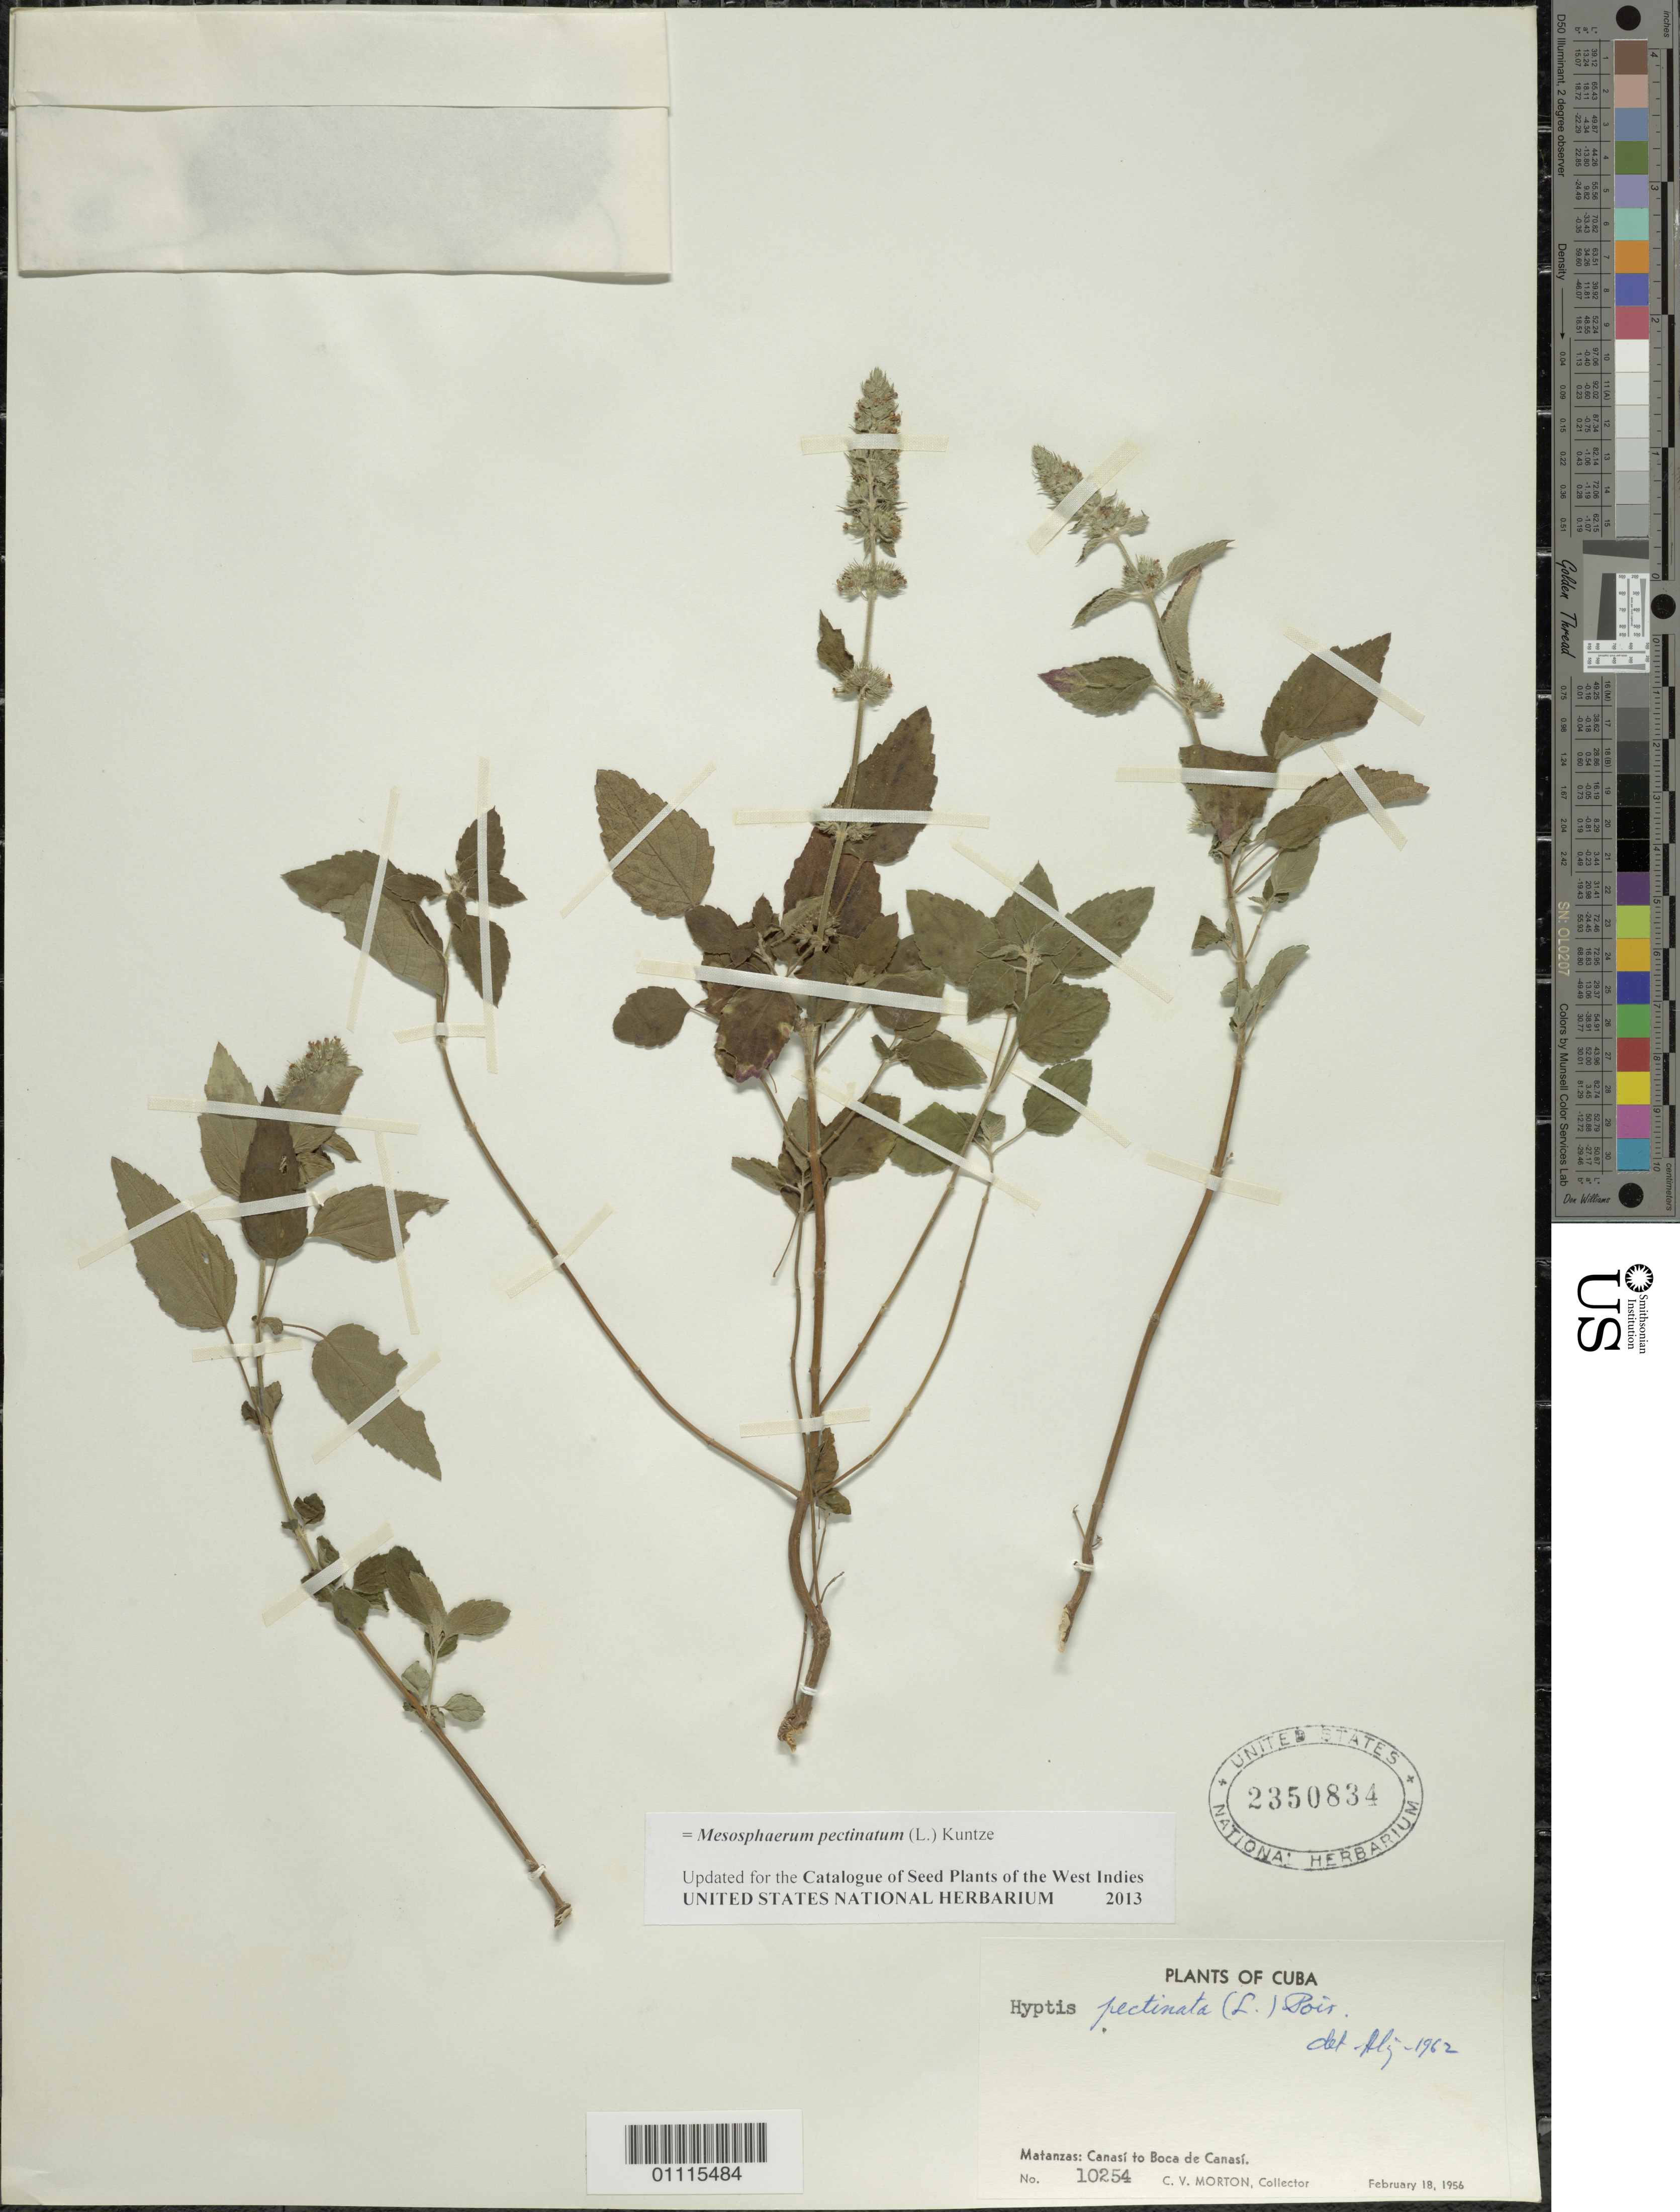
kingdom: Plantae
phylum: Tracheophyta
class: Magnoliopsida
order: Lamiales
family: Lamiaceae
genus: Hyptis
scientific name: Hyptis pectinata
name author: (L.) Poit.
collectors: C. V. Morton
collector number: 10254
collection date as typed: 18 Feb 1956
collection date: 1956-02-18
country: Cuba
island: Cuba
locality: Canasí to Boca de Canasí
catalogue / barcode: US 2350834